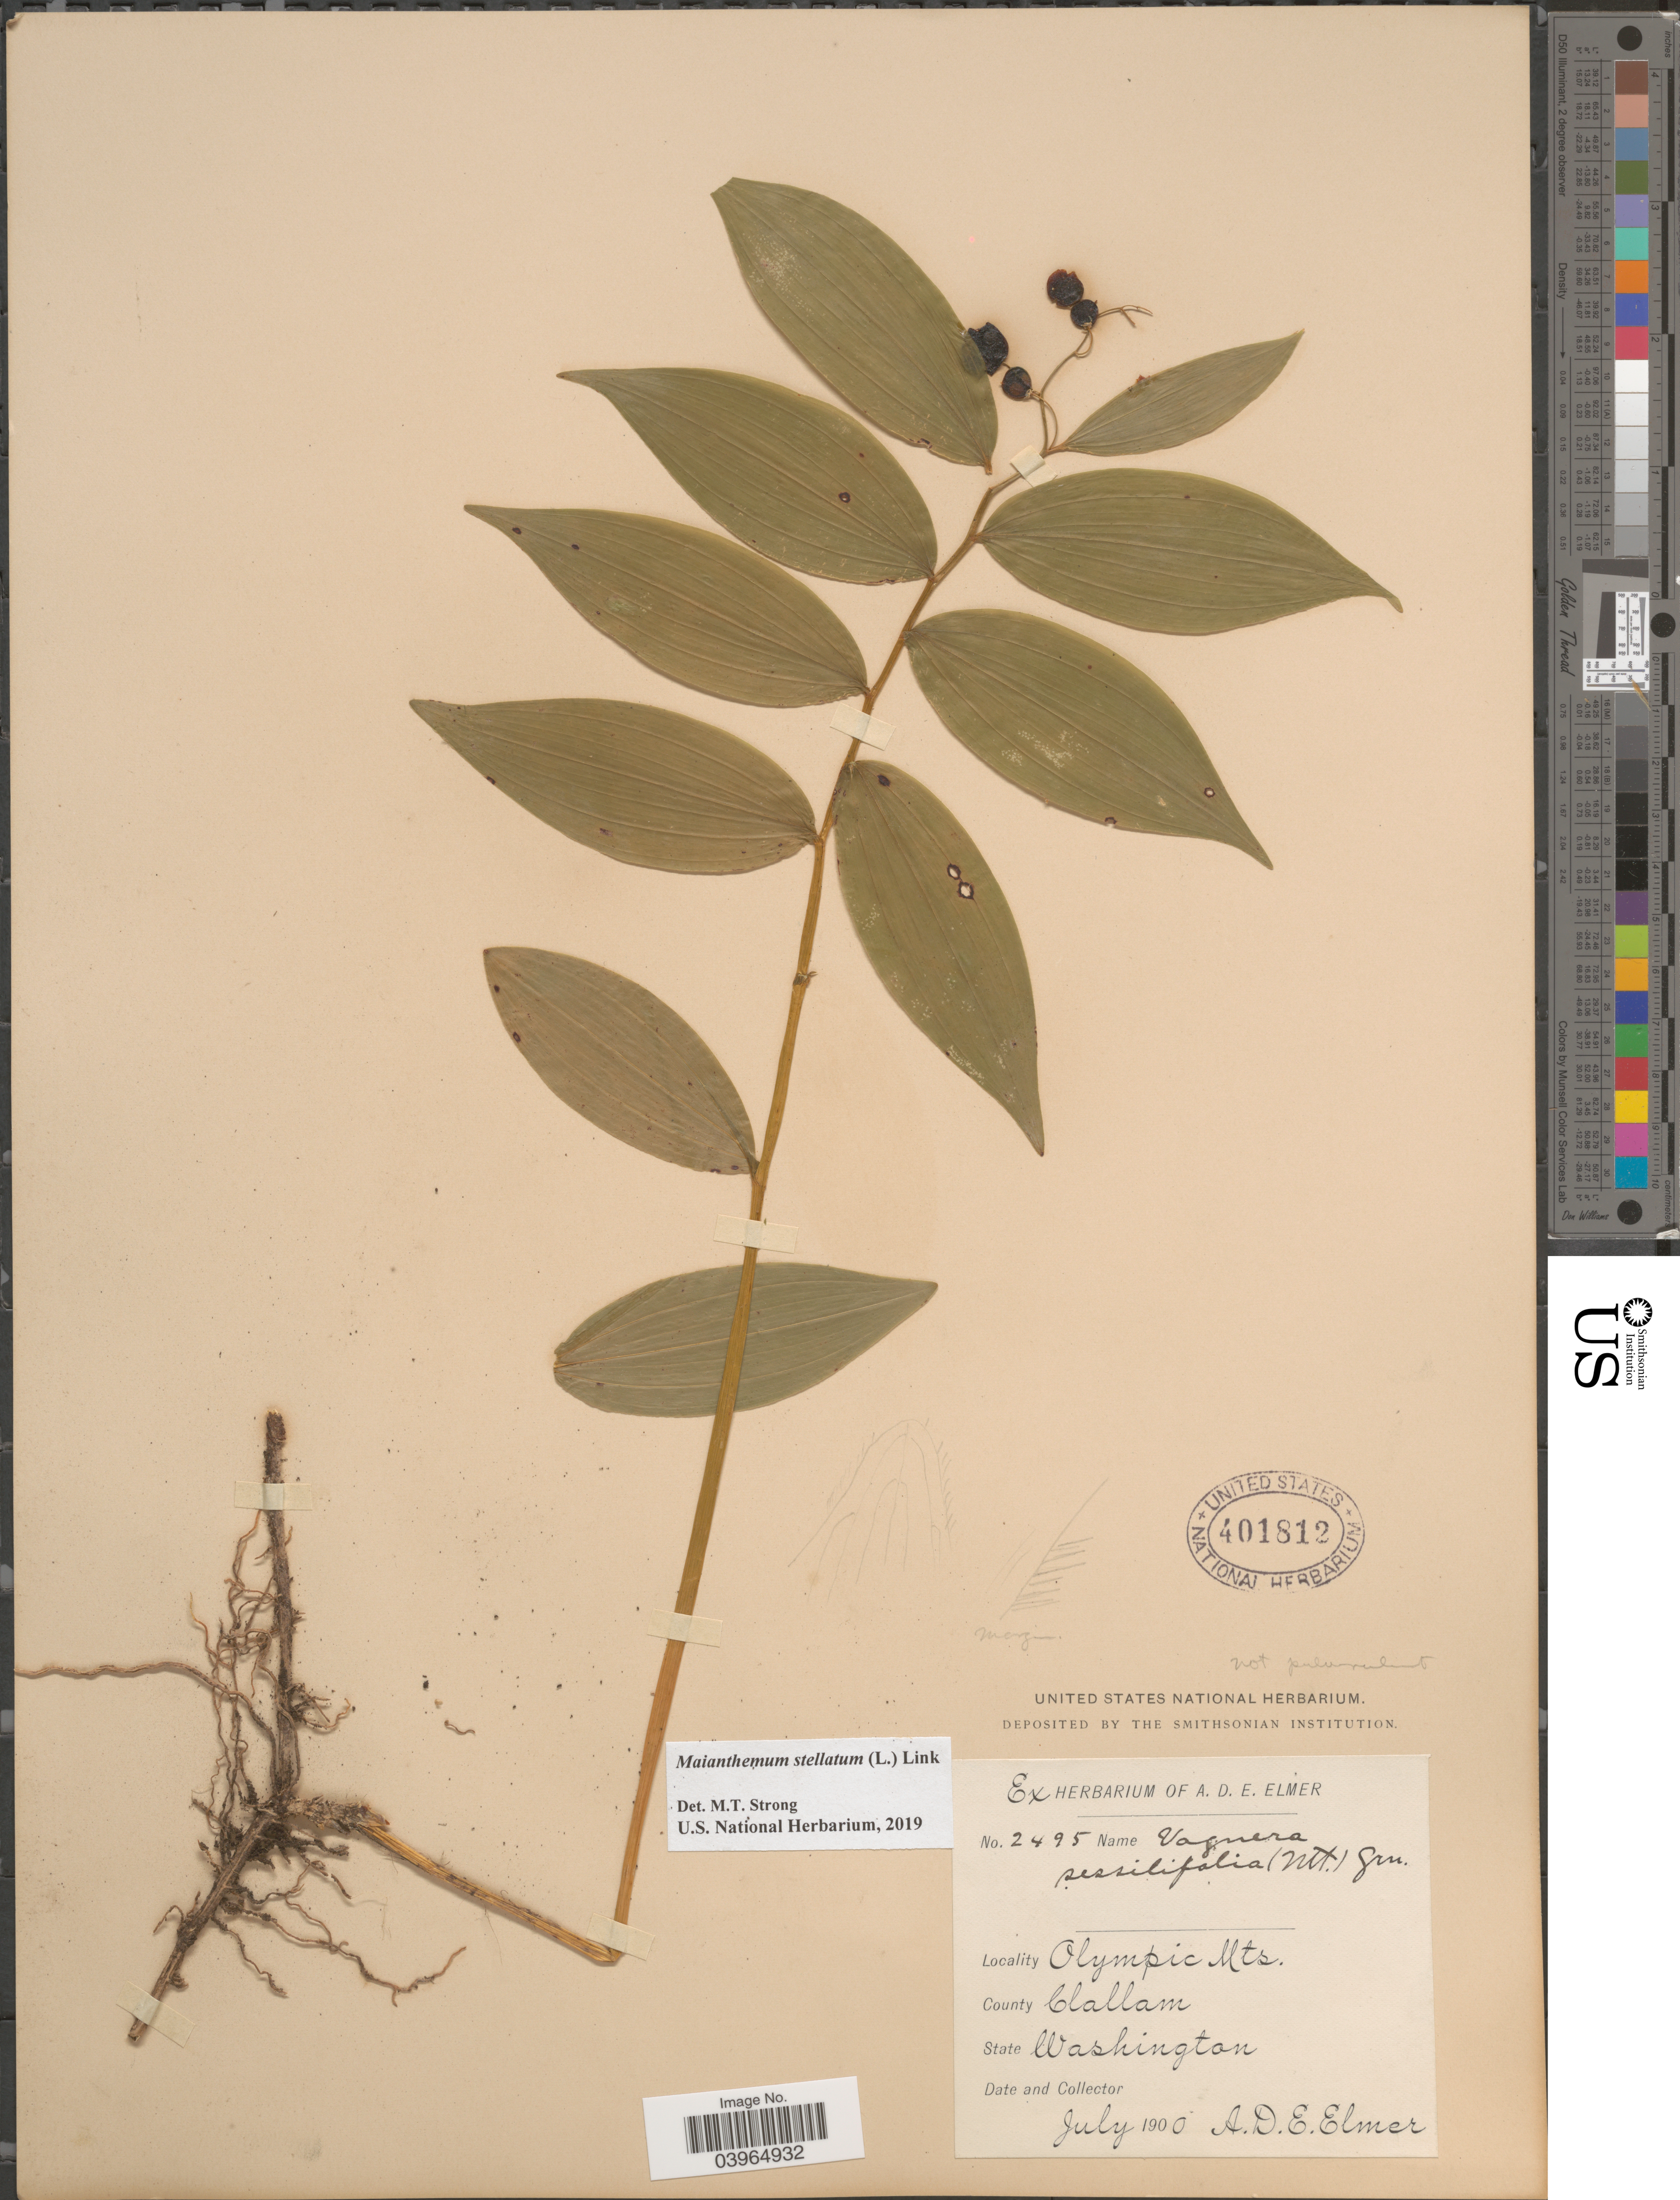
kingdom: Plantae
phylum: Tracheophyta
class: Liliopsida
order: Asparagales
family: Asparagaceae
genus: Maianthemum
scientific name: Maianthemum stellatum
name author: (L.) Link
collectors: A. D. E. Elmer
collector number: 2495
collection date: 1900-07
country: United States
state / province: Washington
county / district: Clallam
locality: Olympic Mts. County Clallam.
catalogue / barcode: US 401812